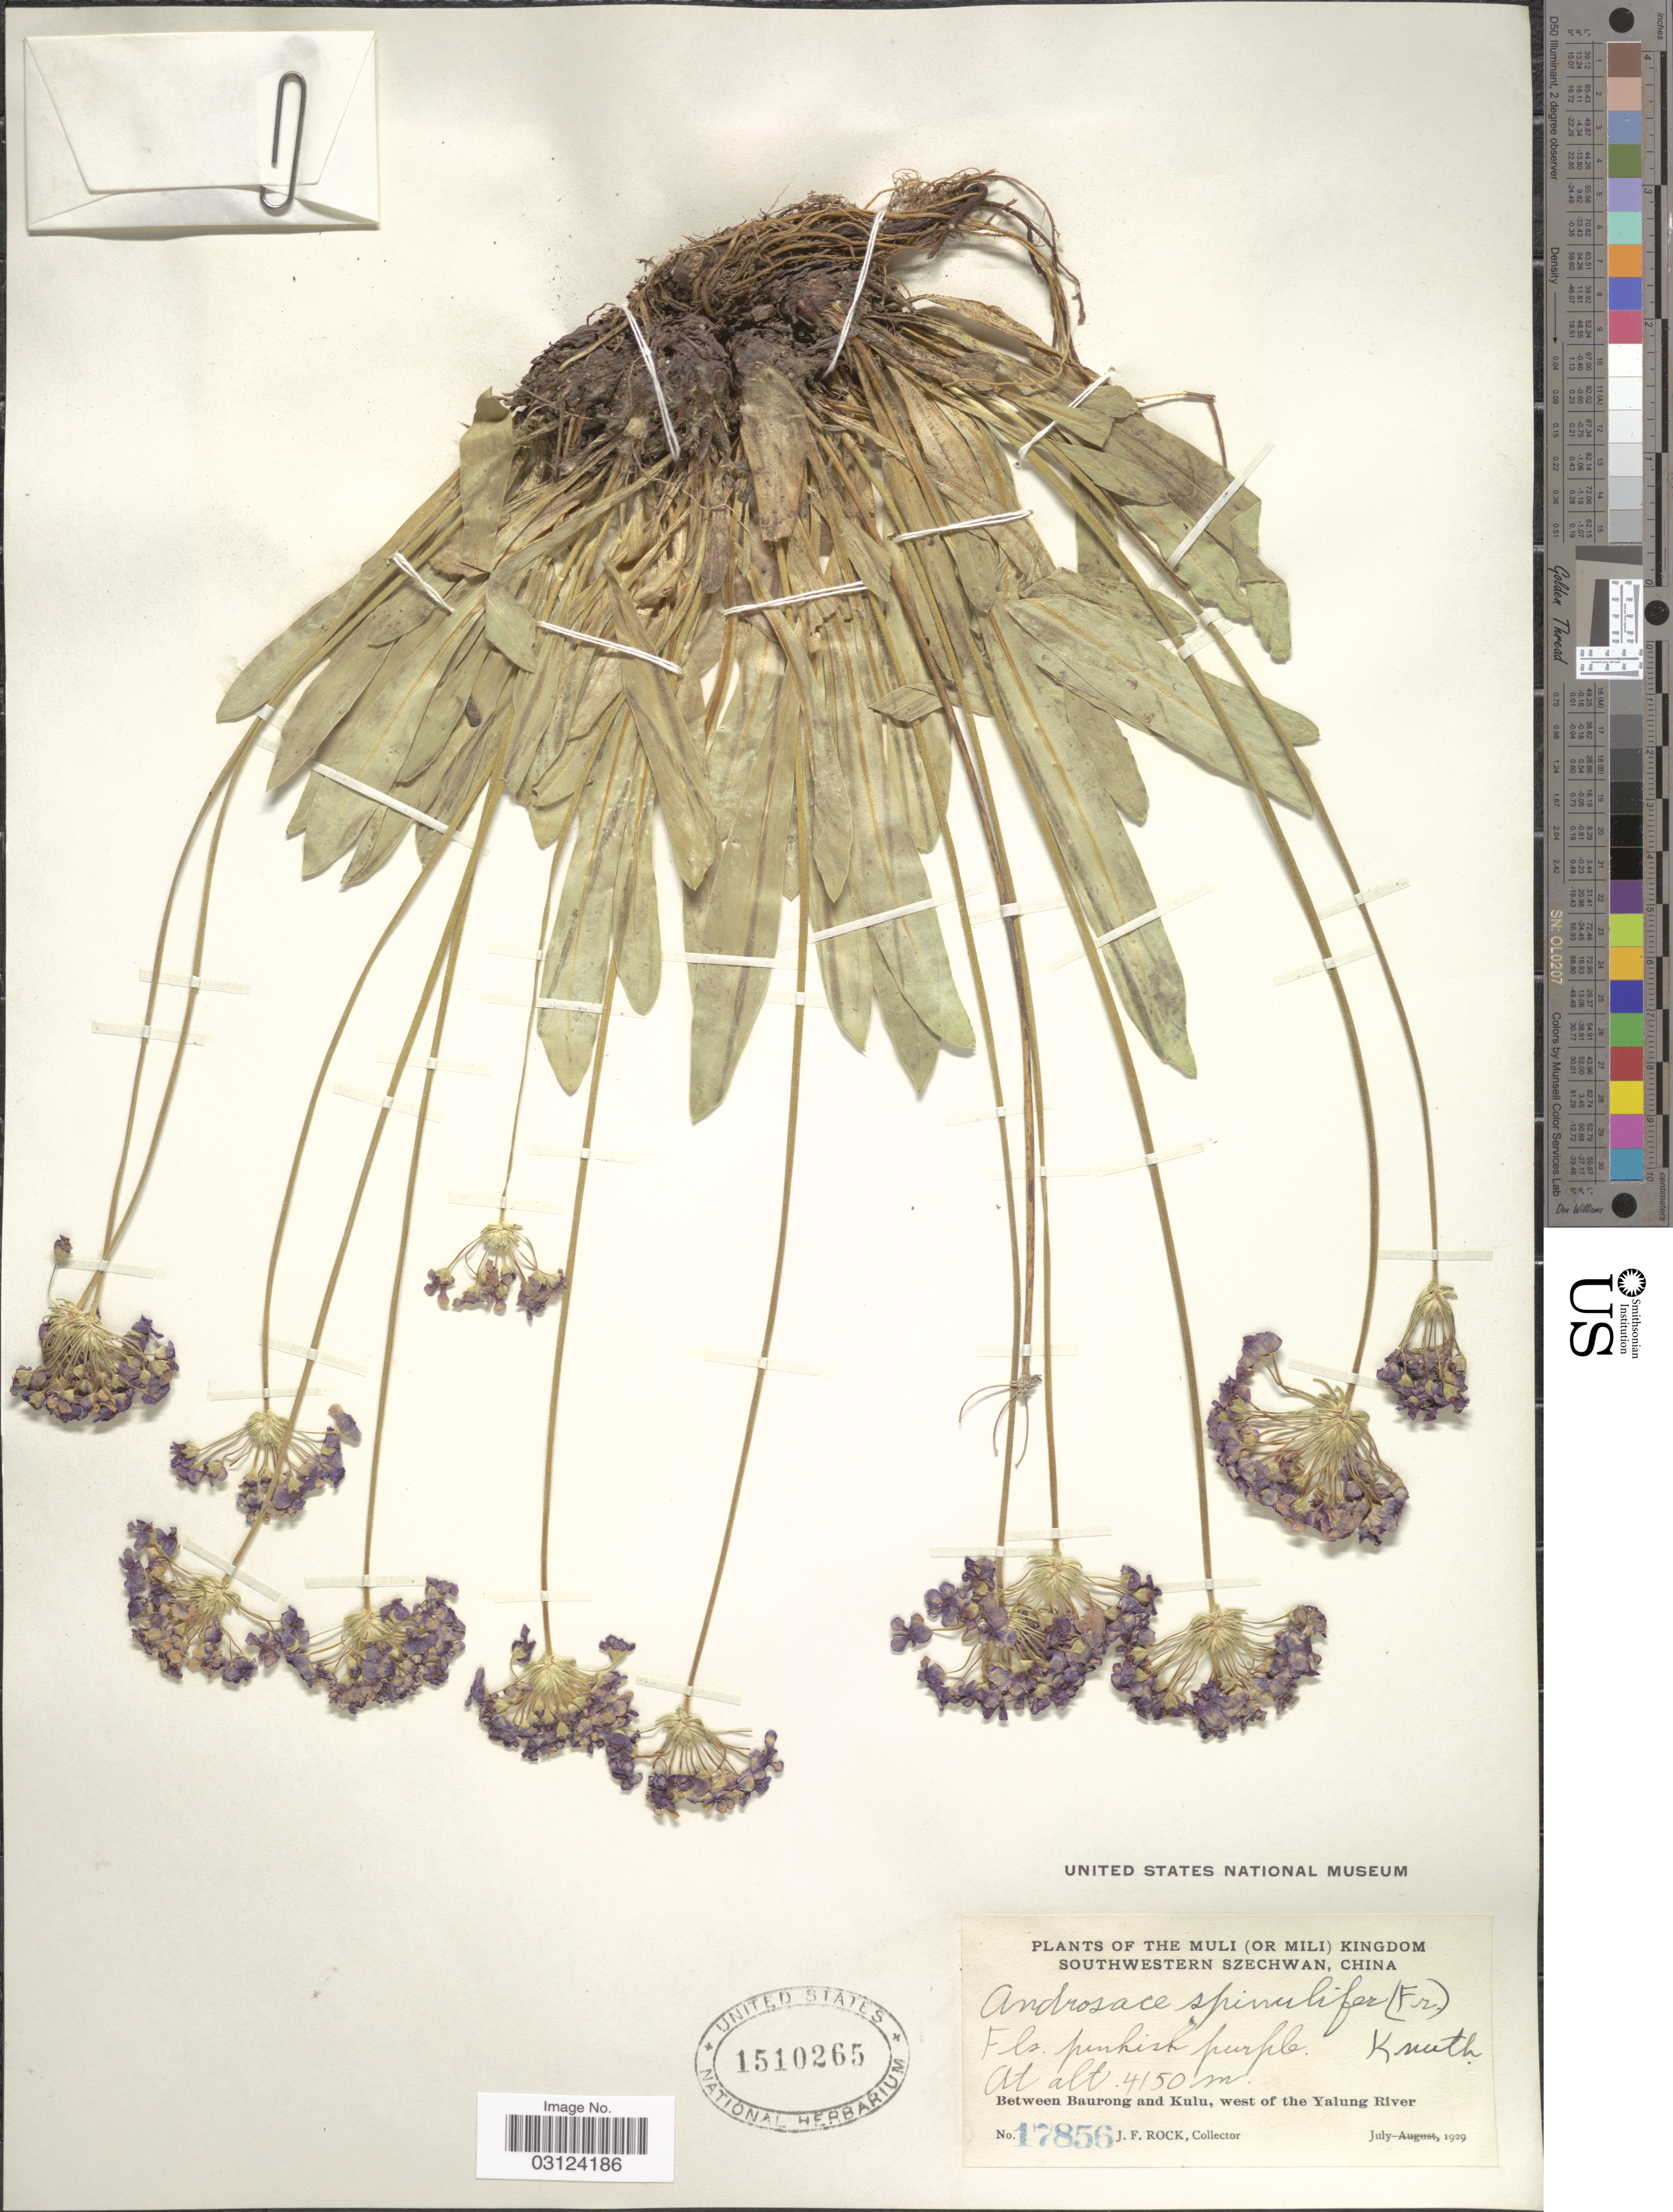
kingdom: Plantae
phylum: Tracheophyta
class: Magnoliopsida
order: Ericales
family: Primulaceae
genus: Androsace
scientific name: Androsace spinulifera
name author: (Franch.) R. Knuth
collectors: J. Rock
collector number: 17856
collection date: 1929-07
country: China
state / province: Sichuan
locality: The Muli (or Mili) Kingdom, Southwestern Szechwan, Between Baurong and Kulu, west of the Yalung River.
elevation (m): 4150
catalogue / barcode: US 1510265